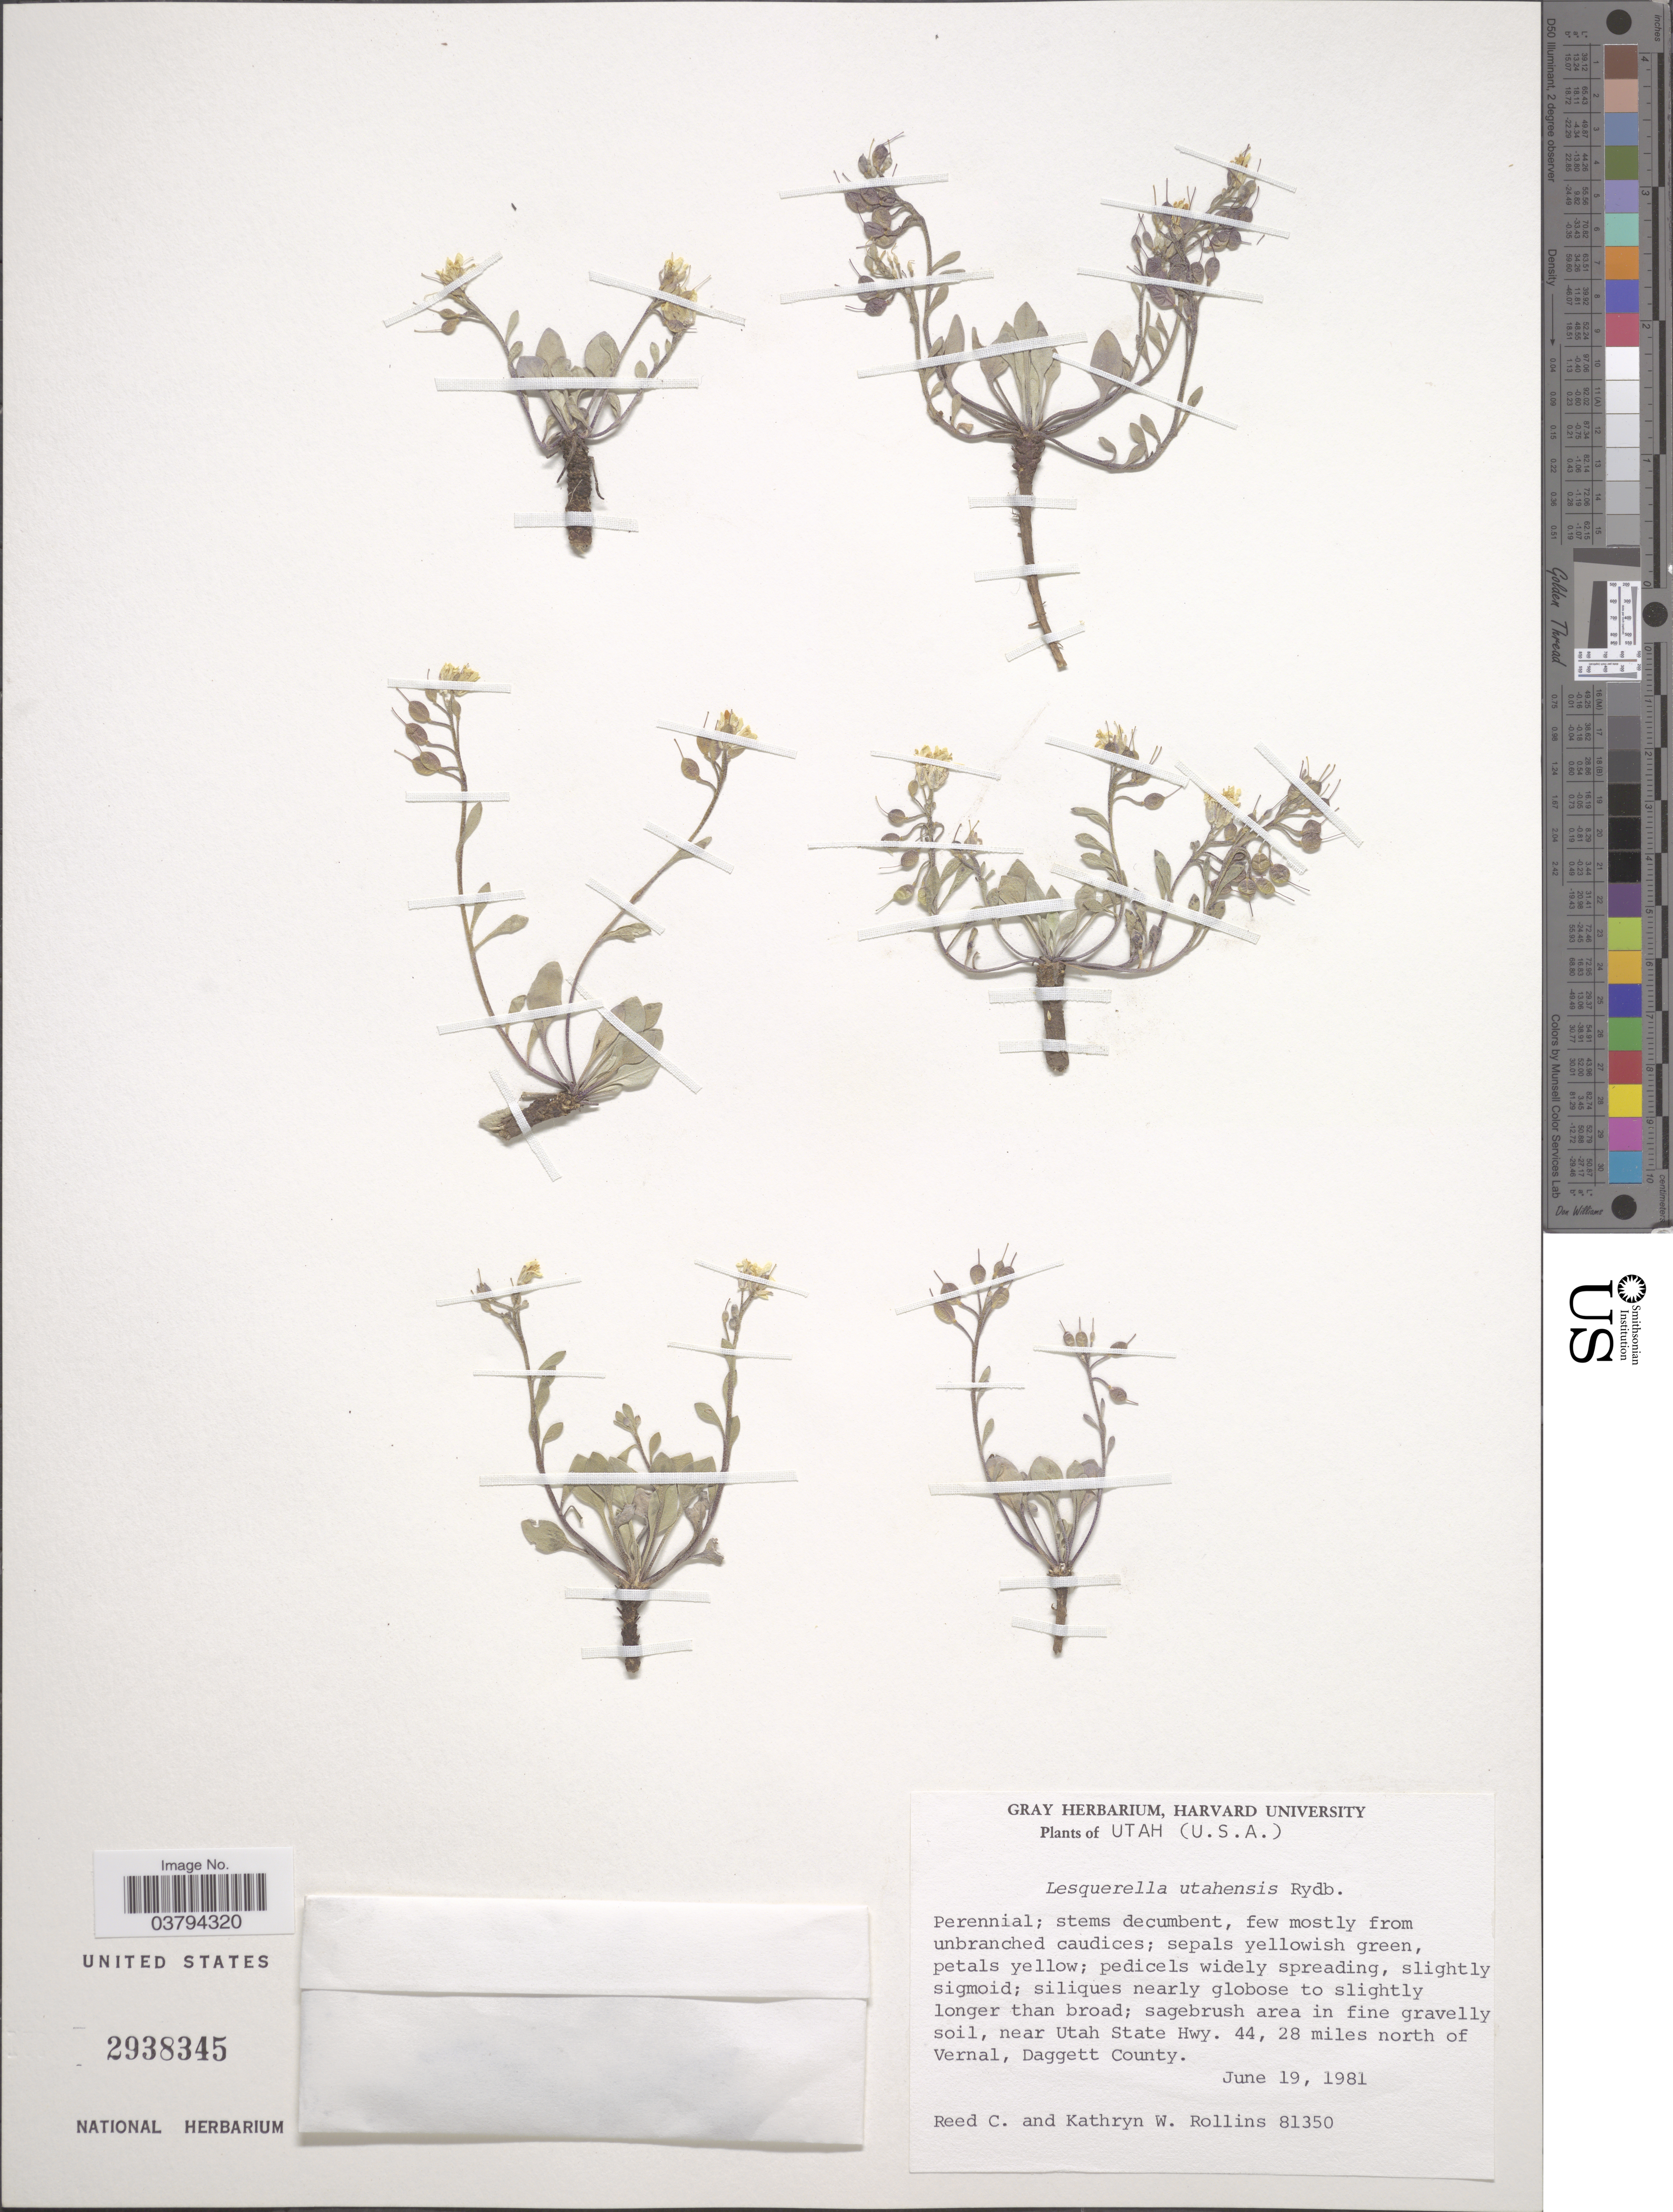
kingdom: Plantae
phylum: Tracheophyta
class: Magnoliopsida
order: Brassicales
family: Brassicaceae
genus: Lesquerella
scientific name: Lesquerella utahensis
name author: Rydb.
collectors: R. C. Rollins & K. W. Rollins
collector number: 81350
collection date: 1981-06-19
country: United States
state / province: Utah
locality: Sagebrush area in fine gravelly soil, near Utah State Hwy. 44, 28 miles north of Vernal, Daggett County.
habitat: sagebrush area in fine gravelly soil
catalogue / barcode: US 2938345